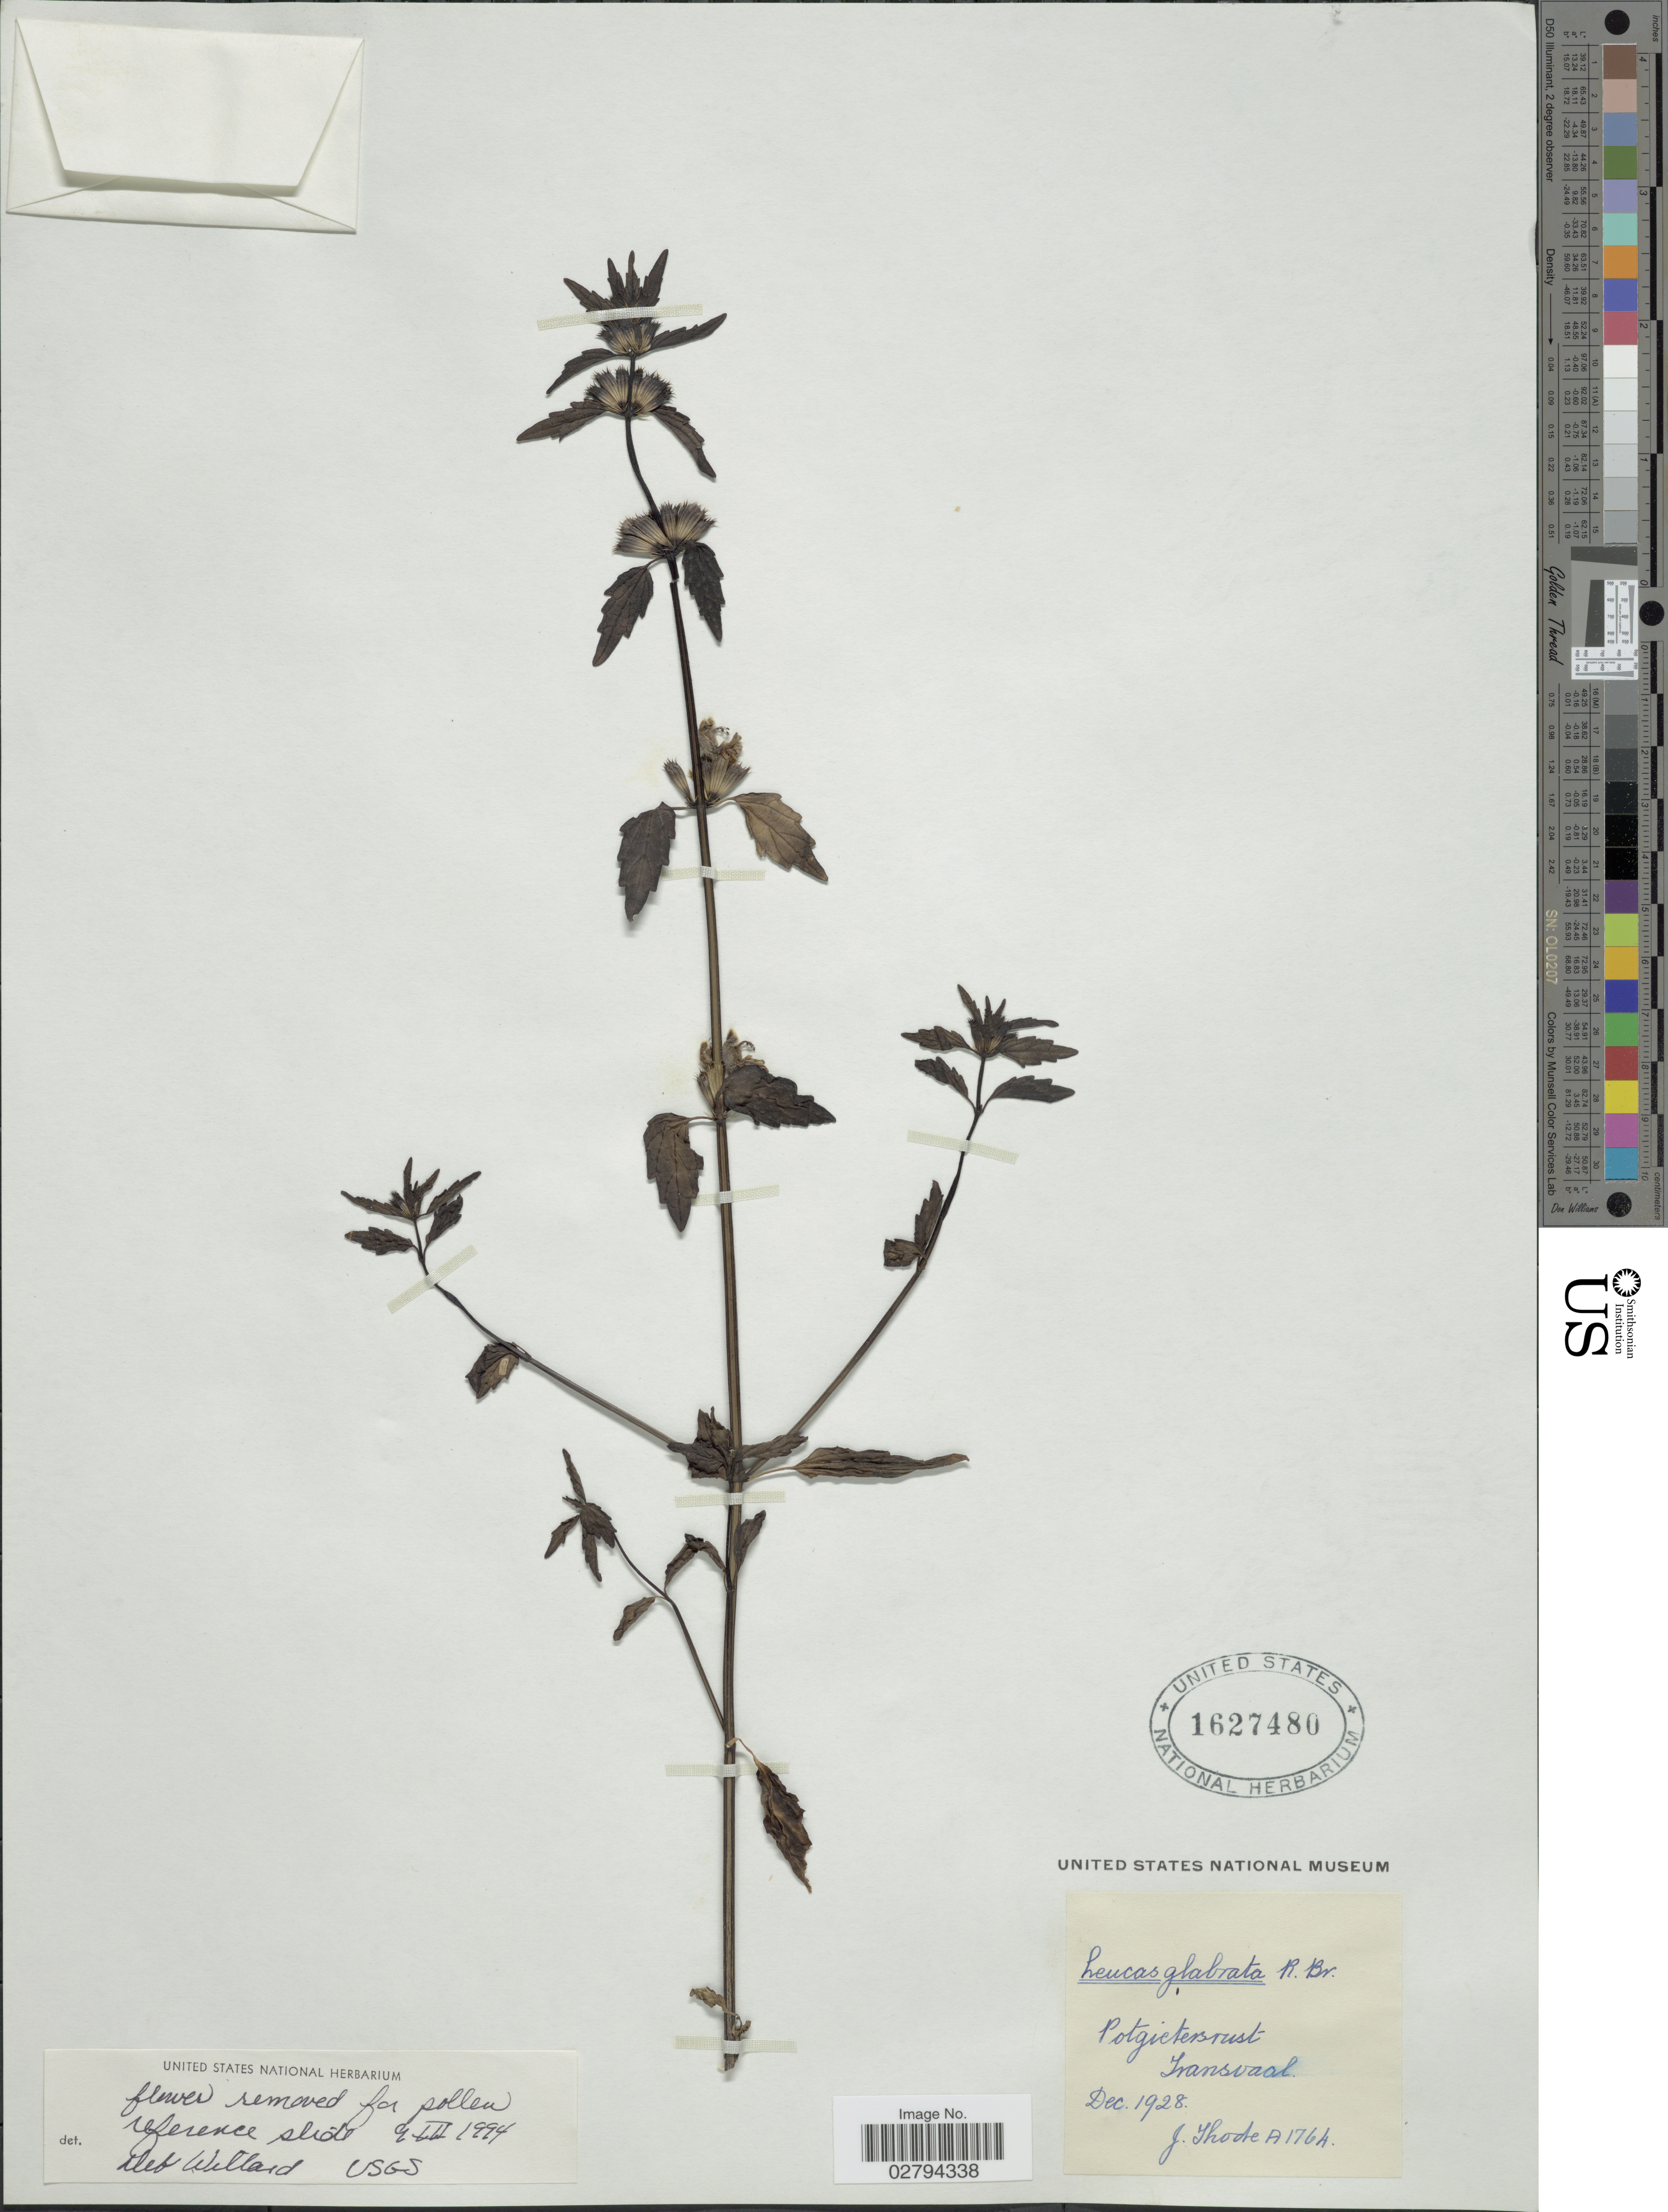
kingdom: Plantae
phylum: Tracheophyta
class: Magnoliopsida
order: Lamiales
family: Lamiaceae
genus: Leucas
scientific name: Leucas glabrata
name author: (Vahl) Sm.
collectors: J. Thode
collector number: A1764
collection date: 1928-12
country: South Africa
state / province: Limpopo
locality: Potgietersrust, Transvaal.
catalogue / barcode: US 1627480